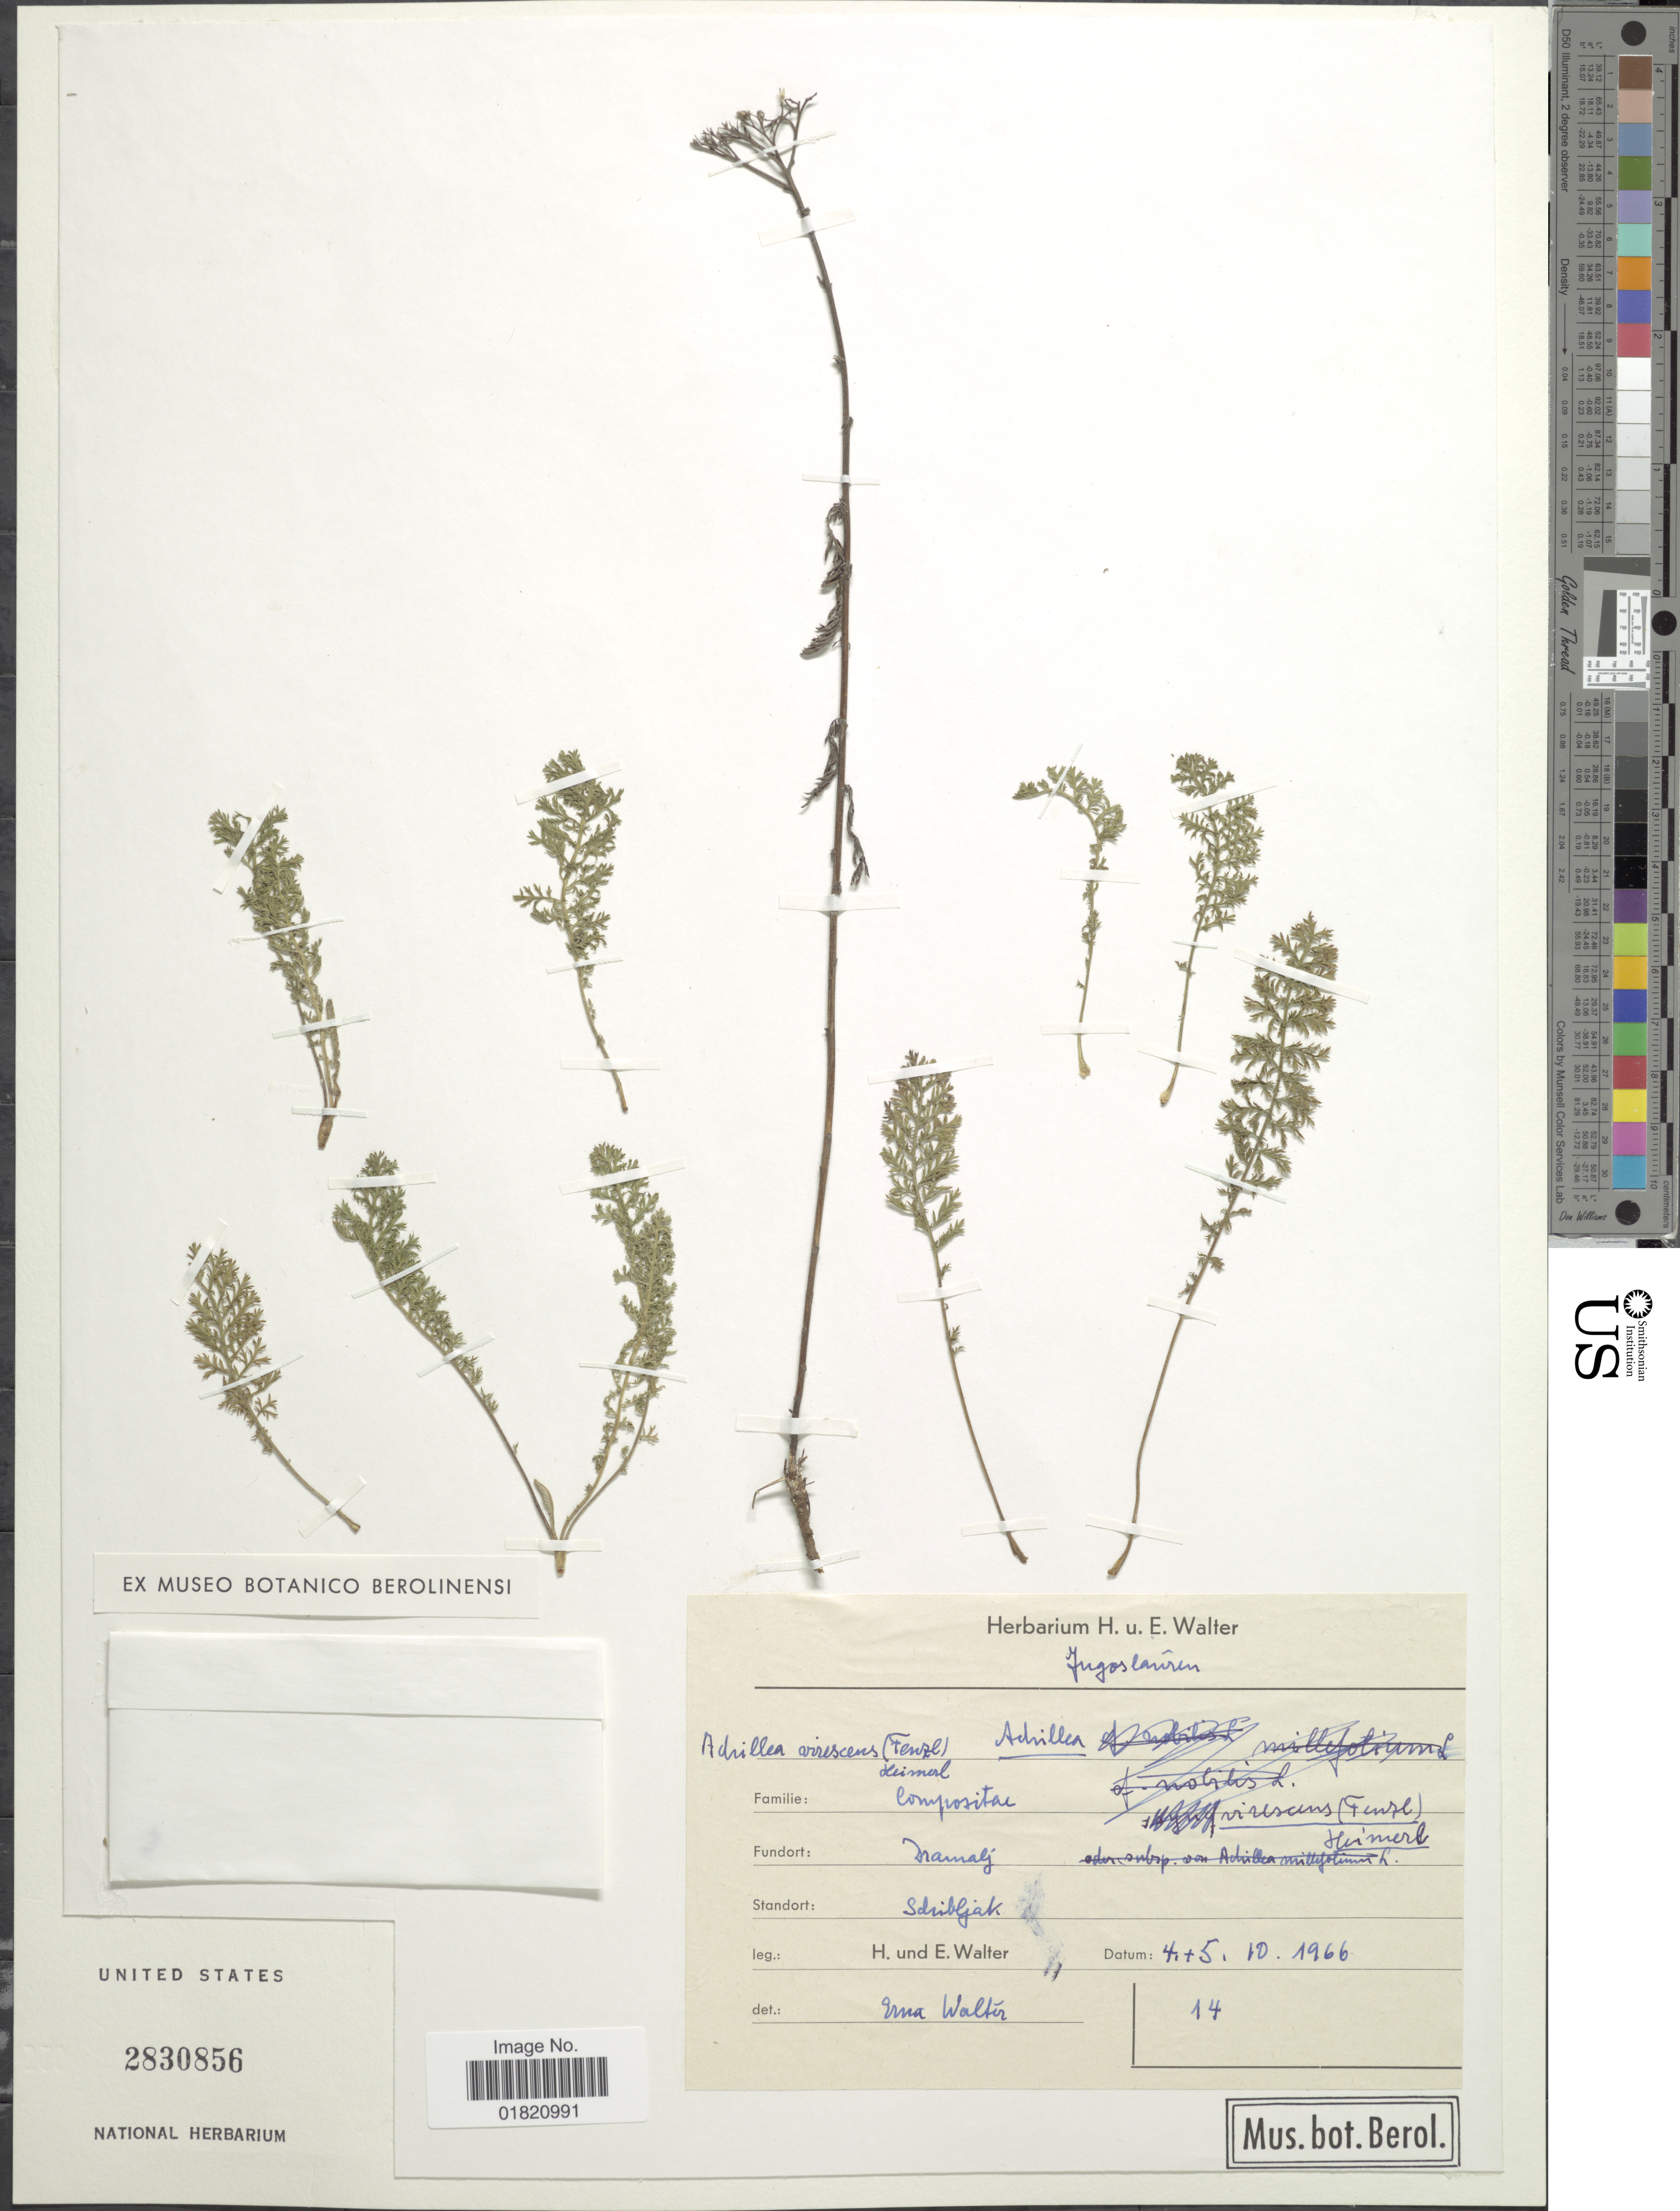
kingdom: Plantae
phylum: Tracheophyta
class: Magnoliopsida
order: Asterales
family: Asteraceae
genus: Achillea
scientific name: Achillea virescens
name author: (Fenzl) Heimerl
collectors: H. P. H. Walter & E. Walter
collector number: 14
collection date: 1966-10-04/1966-10-05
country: Croatia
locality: Primorsko-Goranska.Jugoslavien.Dramalj Sdribljak [interpreted]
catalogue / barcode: US 2830856